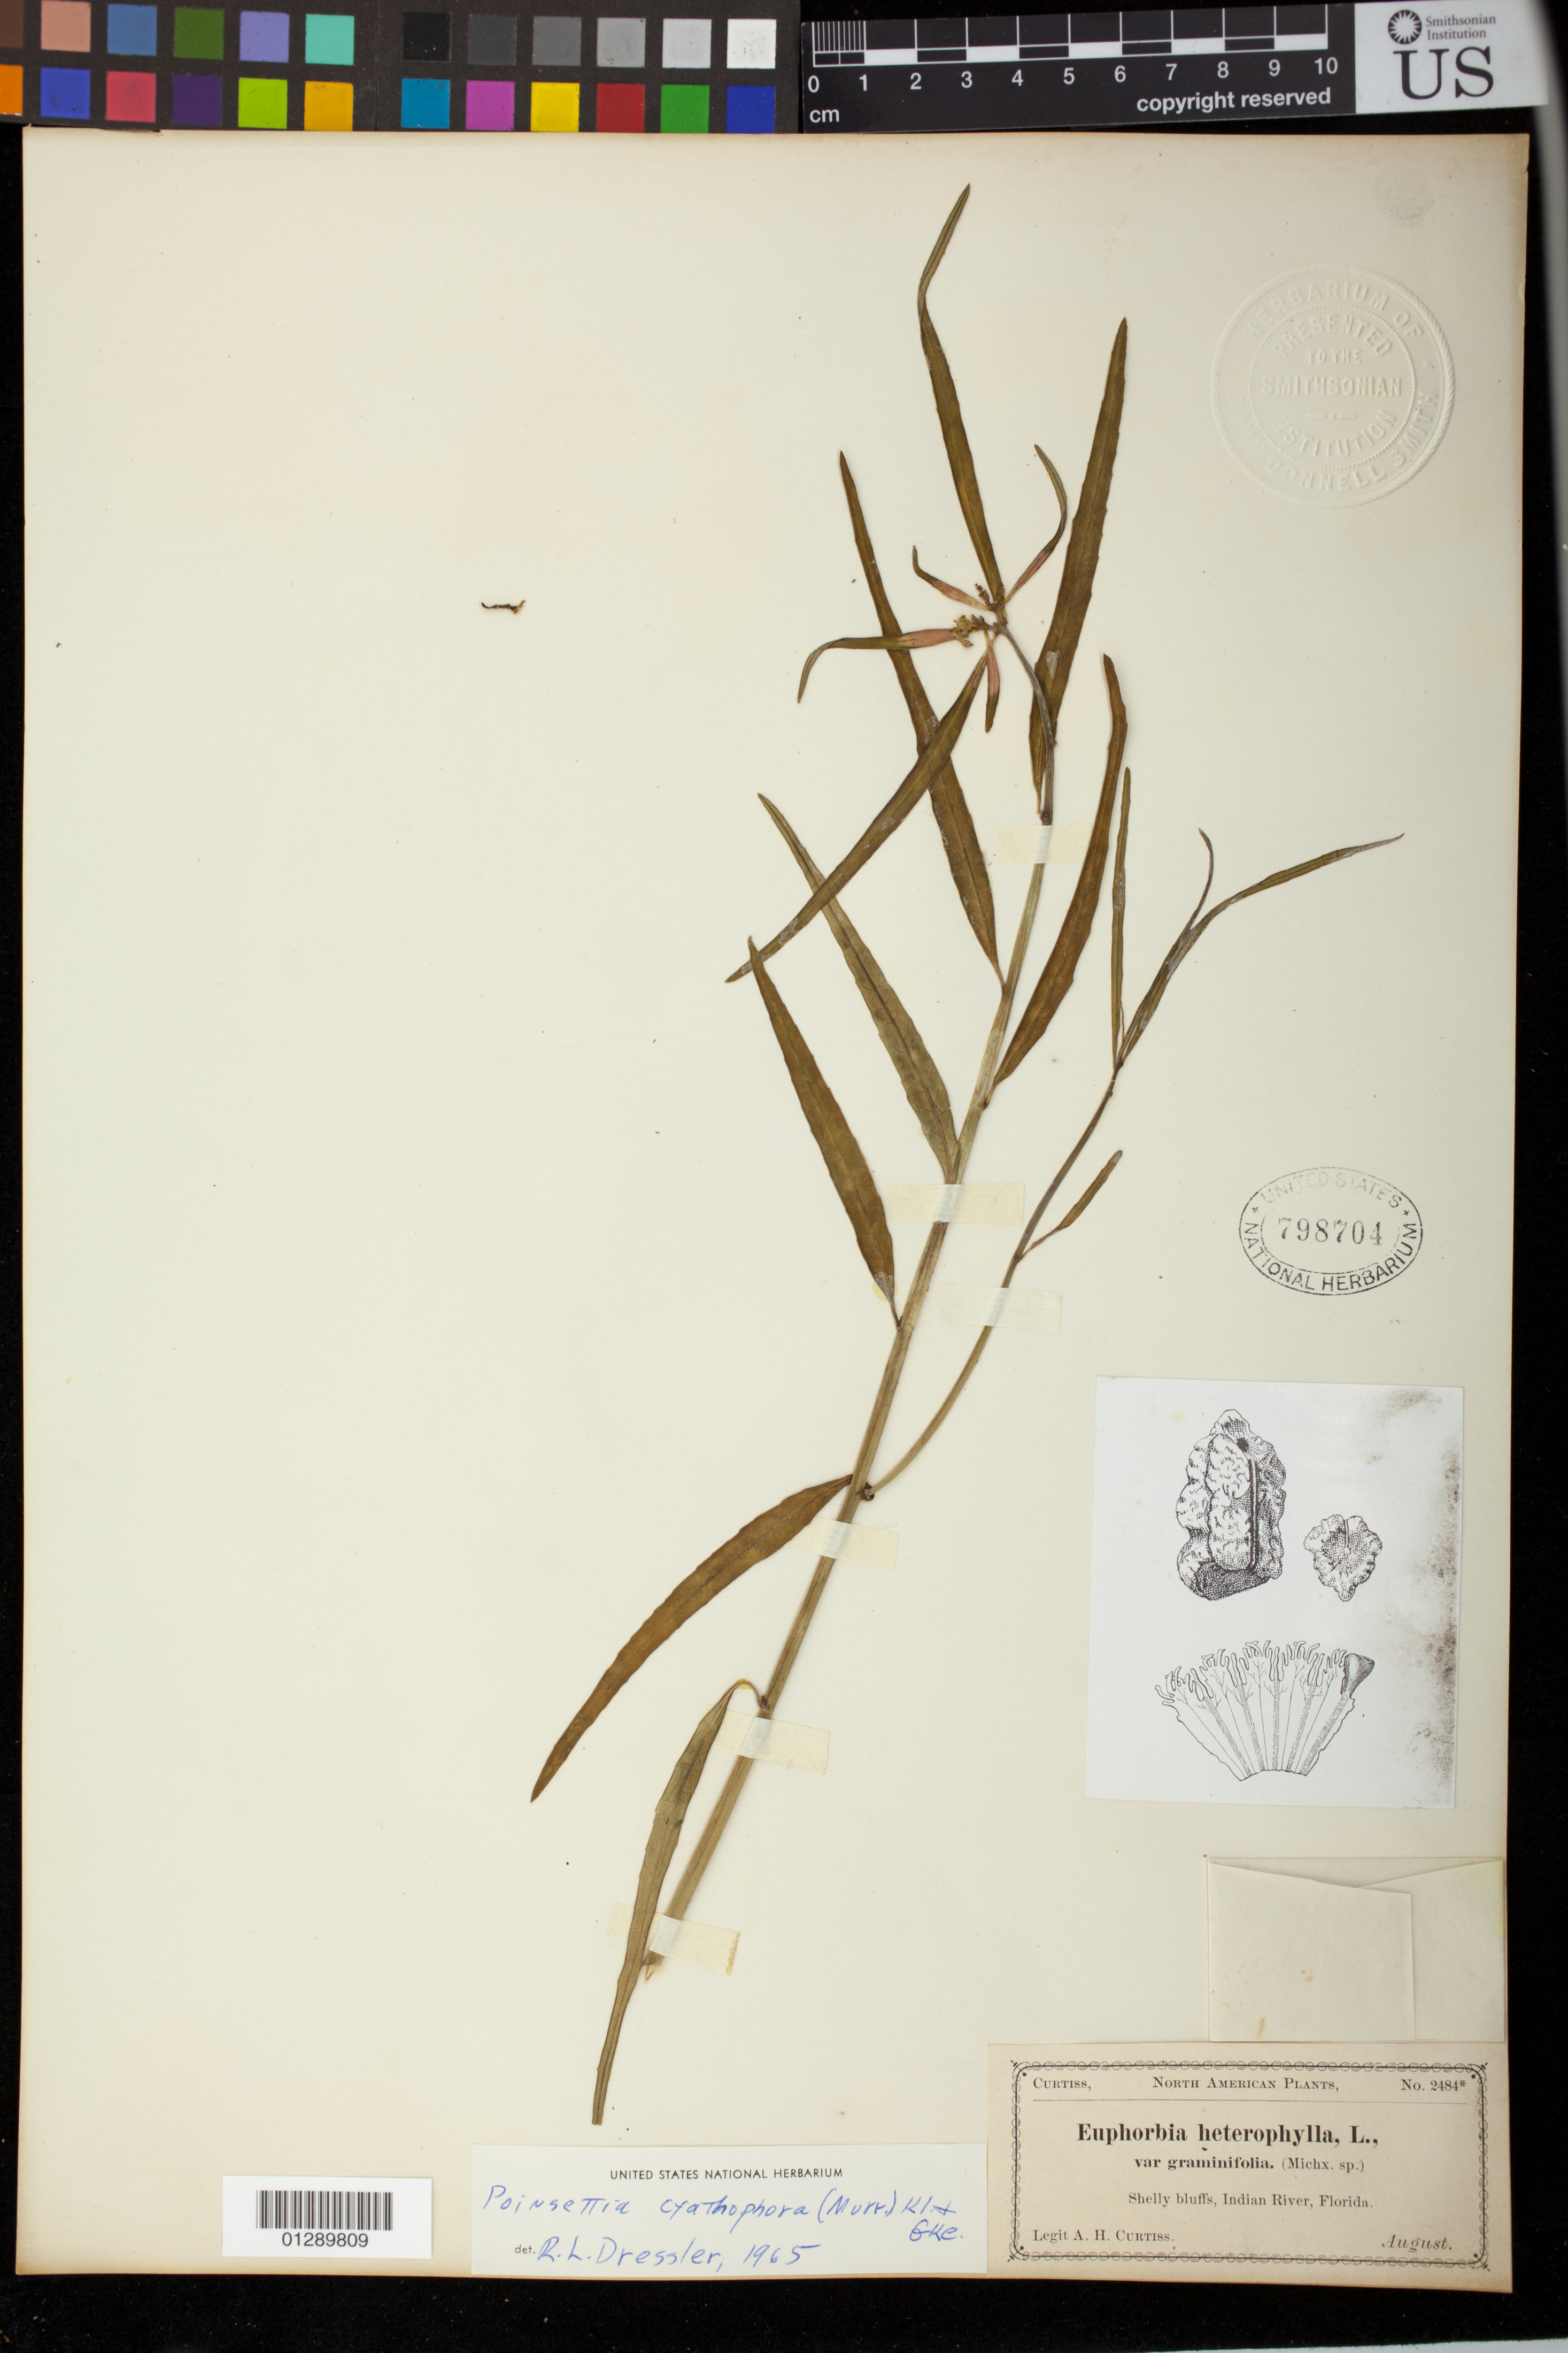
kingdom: Plantae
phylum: Tracheophyta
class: Magnoliopsida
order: Malpighiales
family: Euphorbiaceae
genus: Euphorbia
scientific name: Euphorbia heterophylla var. cyathophora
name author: (Murr.) Griseb.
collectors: A. H. Curtiss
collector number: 2484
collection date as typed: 08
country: United States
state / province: Florida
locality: Shelly bluffs, Indian River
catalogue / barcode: US 798704